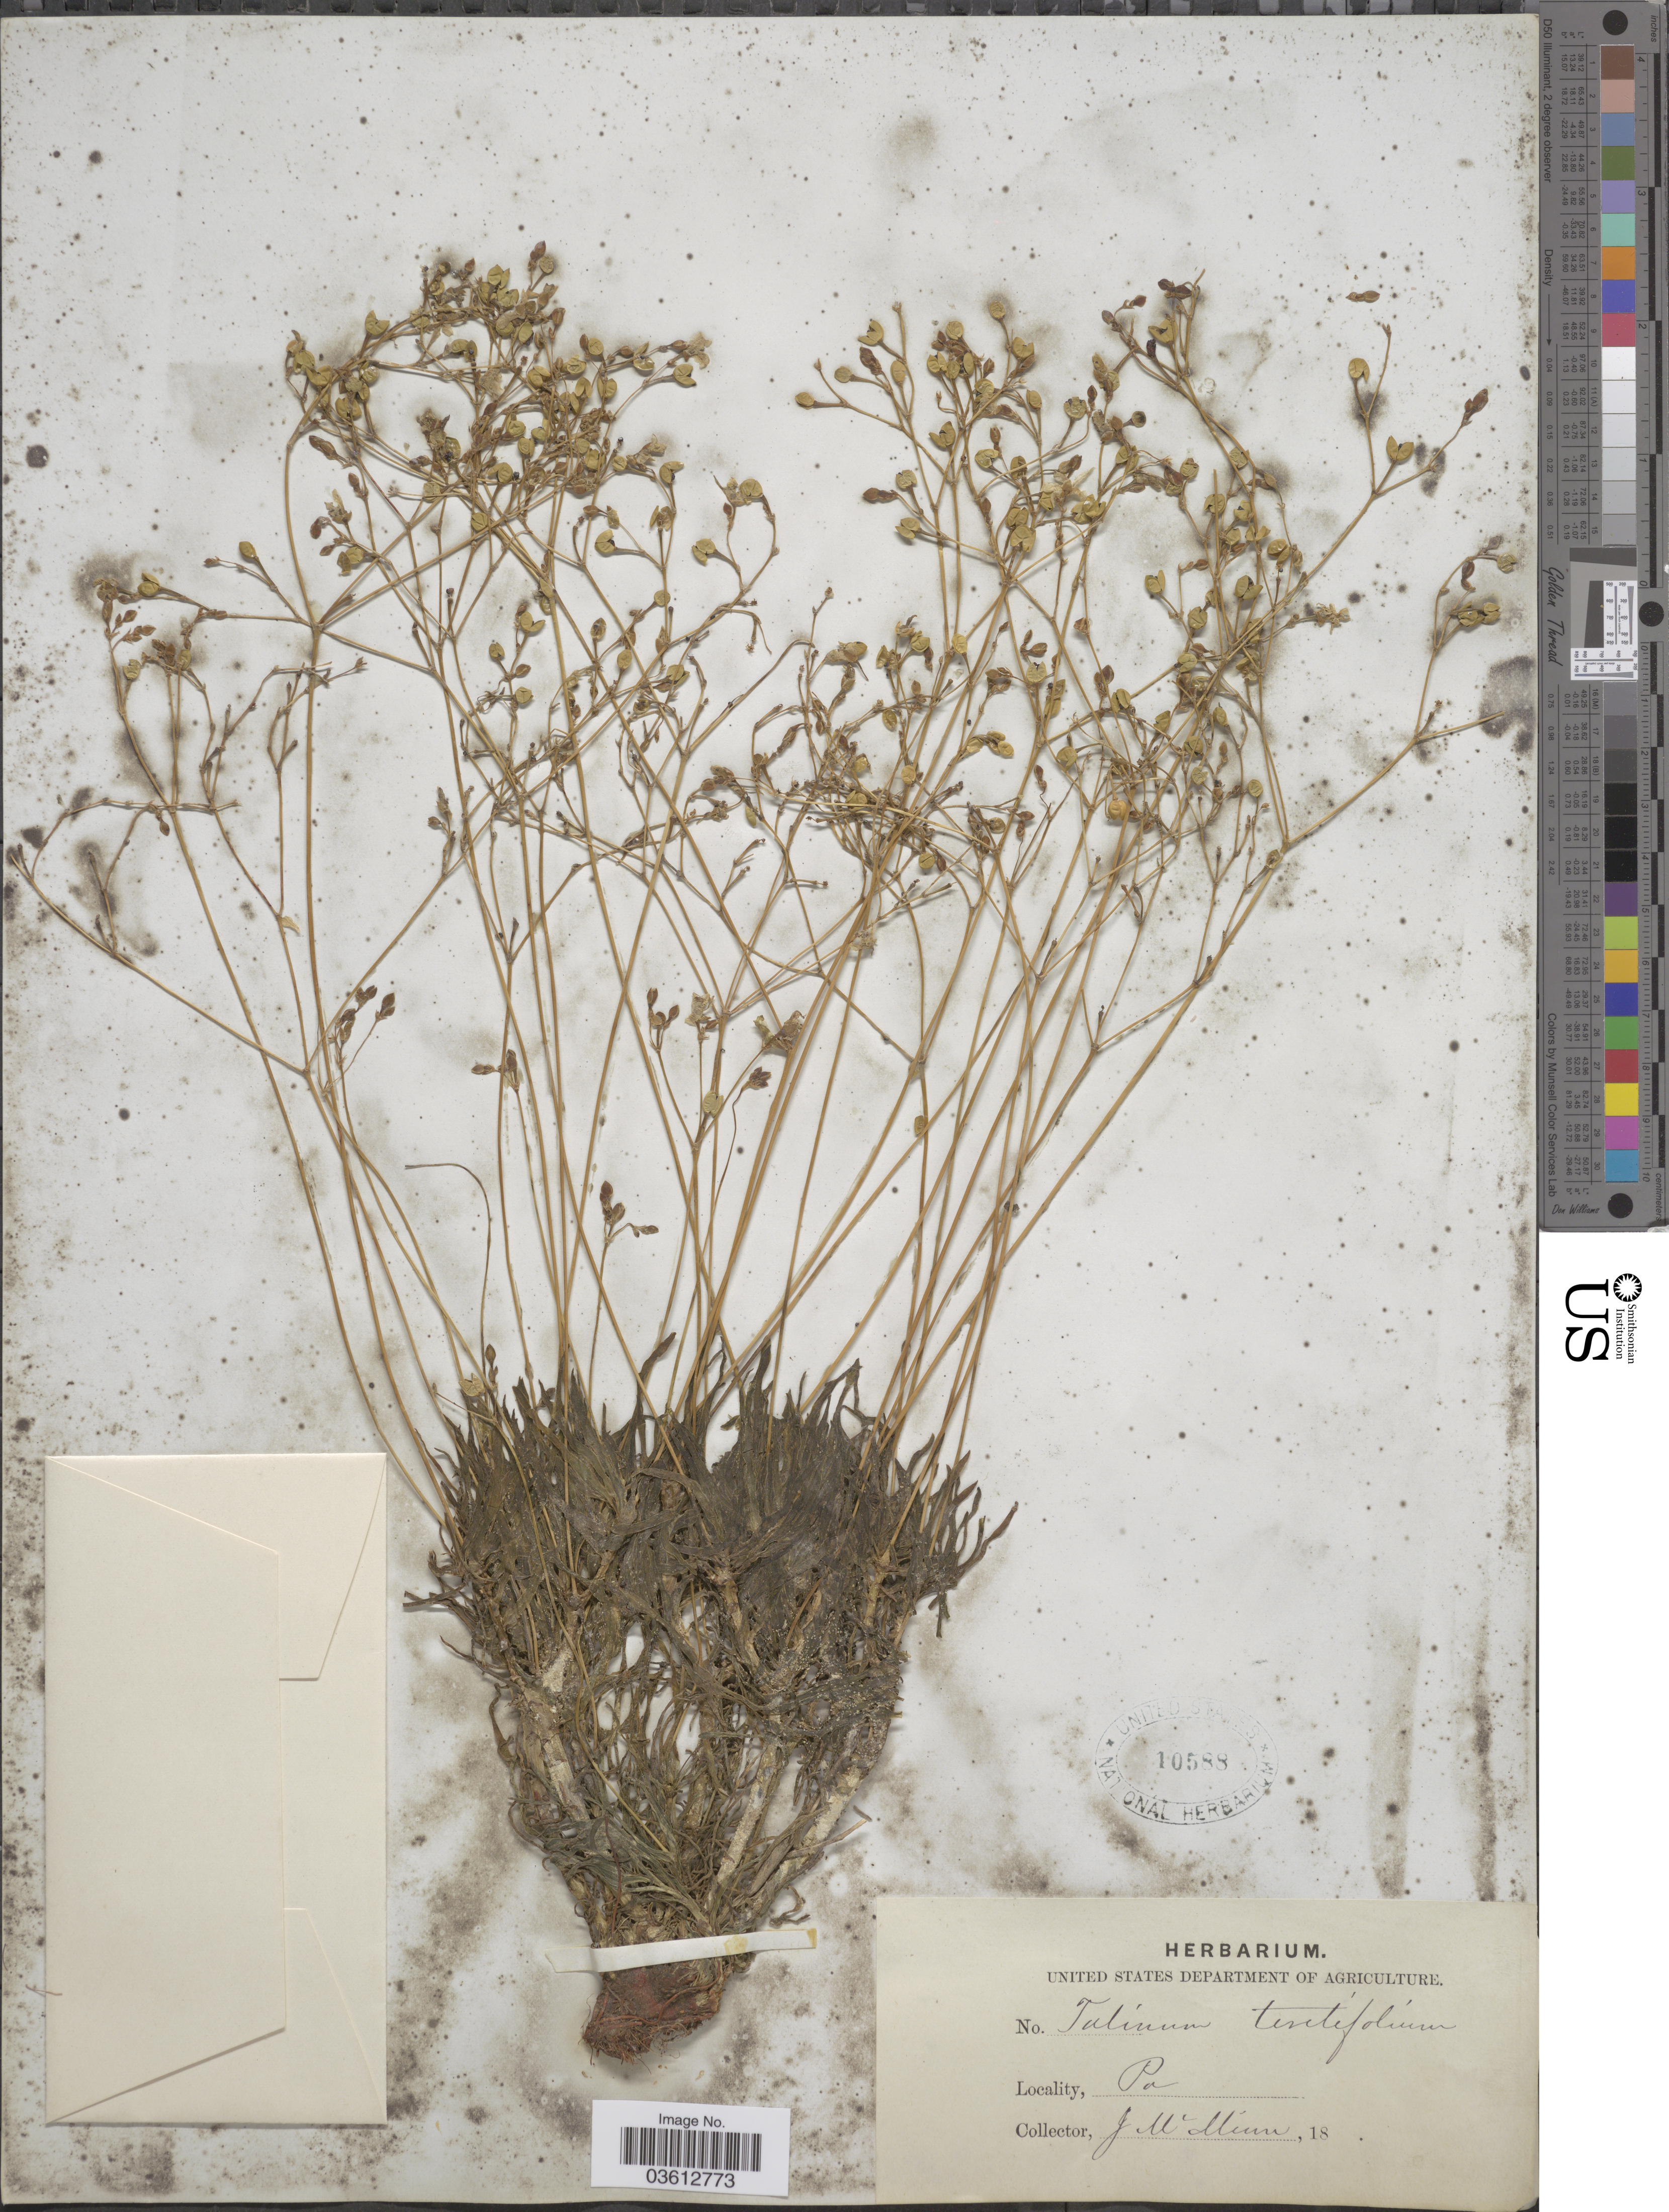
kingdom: Plantae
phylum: Tracheophyta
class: Magnoliopsida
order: Caryophyllales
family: Talinaceae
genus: Talinum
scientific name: Talinum teretifolium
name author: Pursh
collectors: J. McMinn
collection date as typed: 18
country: United States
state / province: Pennsylvania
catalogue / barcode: US 10588